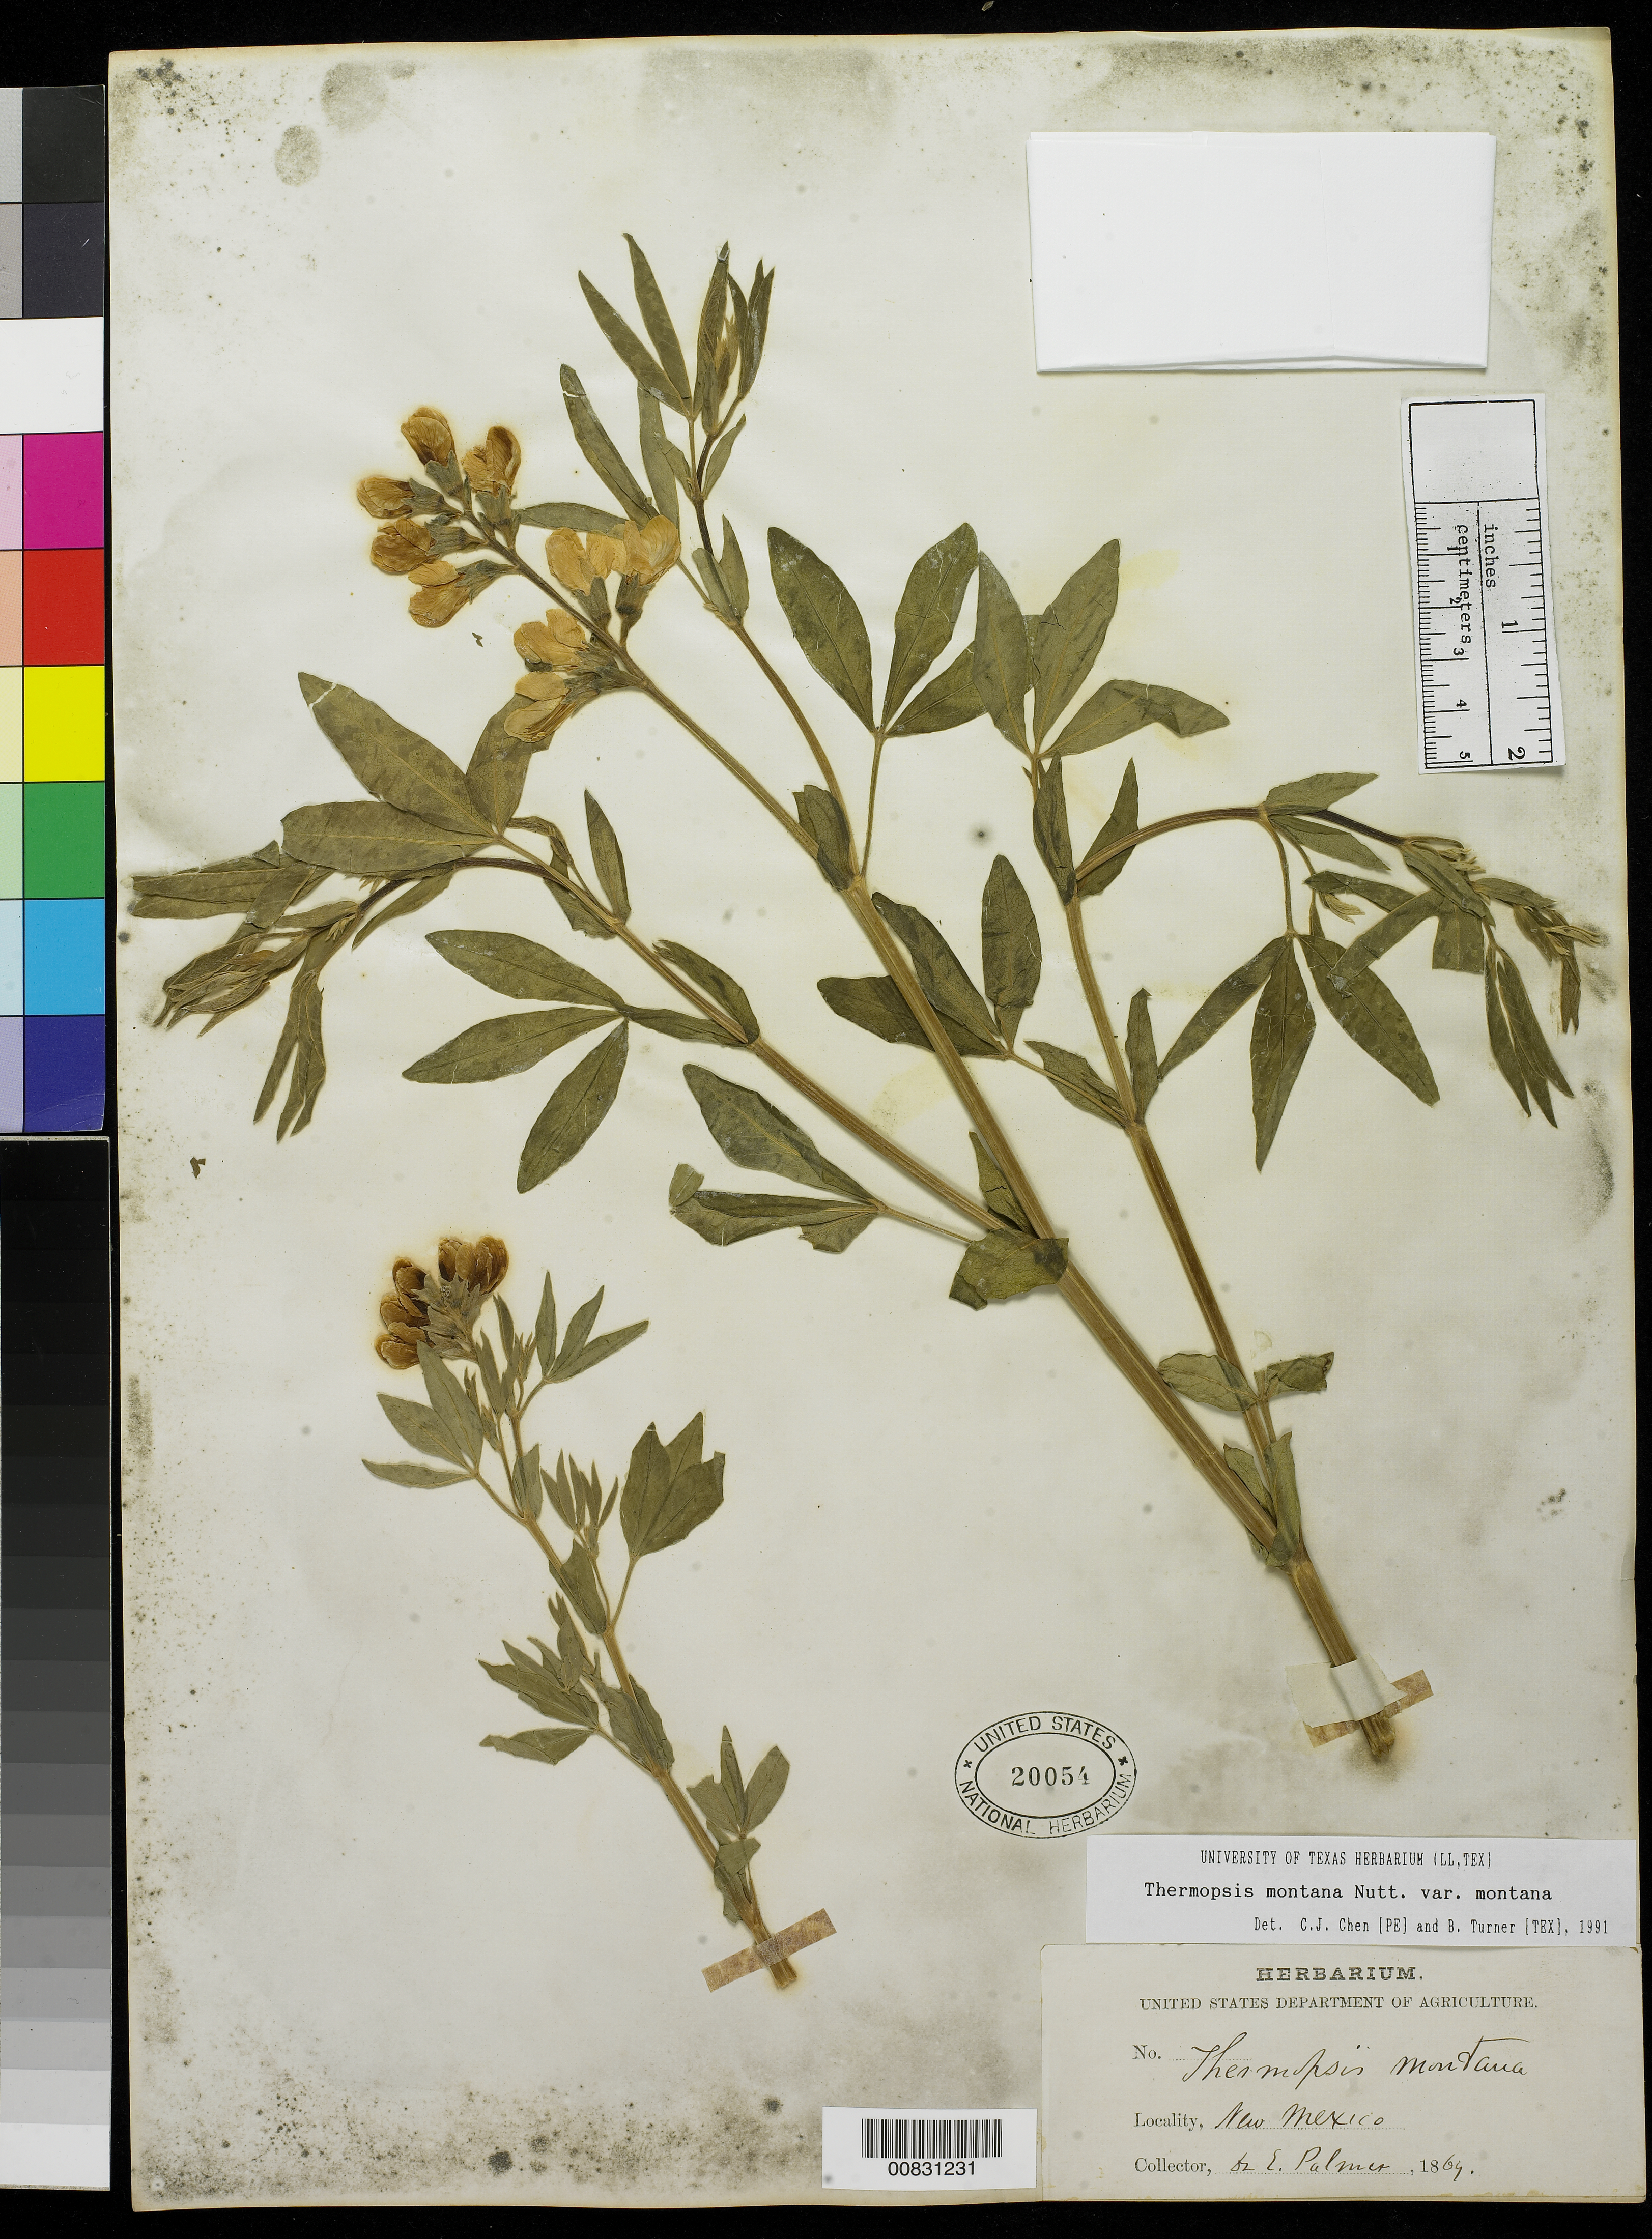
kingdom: Plantae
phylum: Tracheophyta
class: Magnoliopsida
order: Fabales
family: Fabaceae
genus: Thermopsis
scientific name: Thermopsis montana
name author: Nutt.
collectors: E. Palmer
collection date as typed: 1869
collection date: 1869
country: United States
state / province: New Mexico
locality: New Mexico.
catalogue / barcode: US 20054